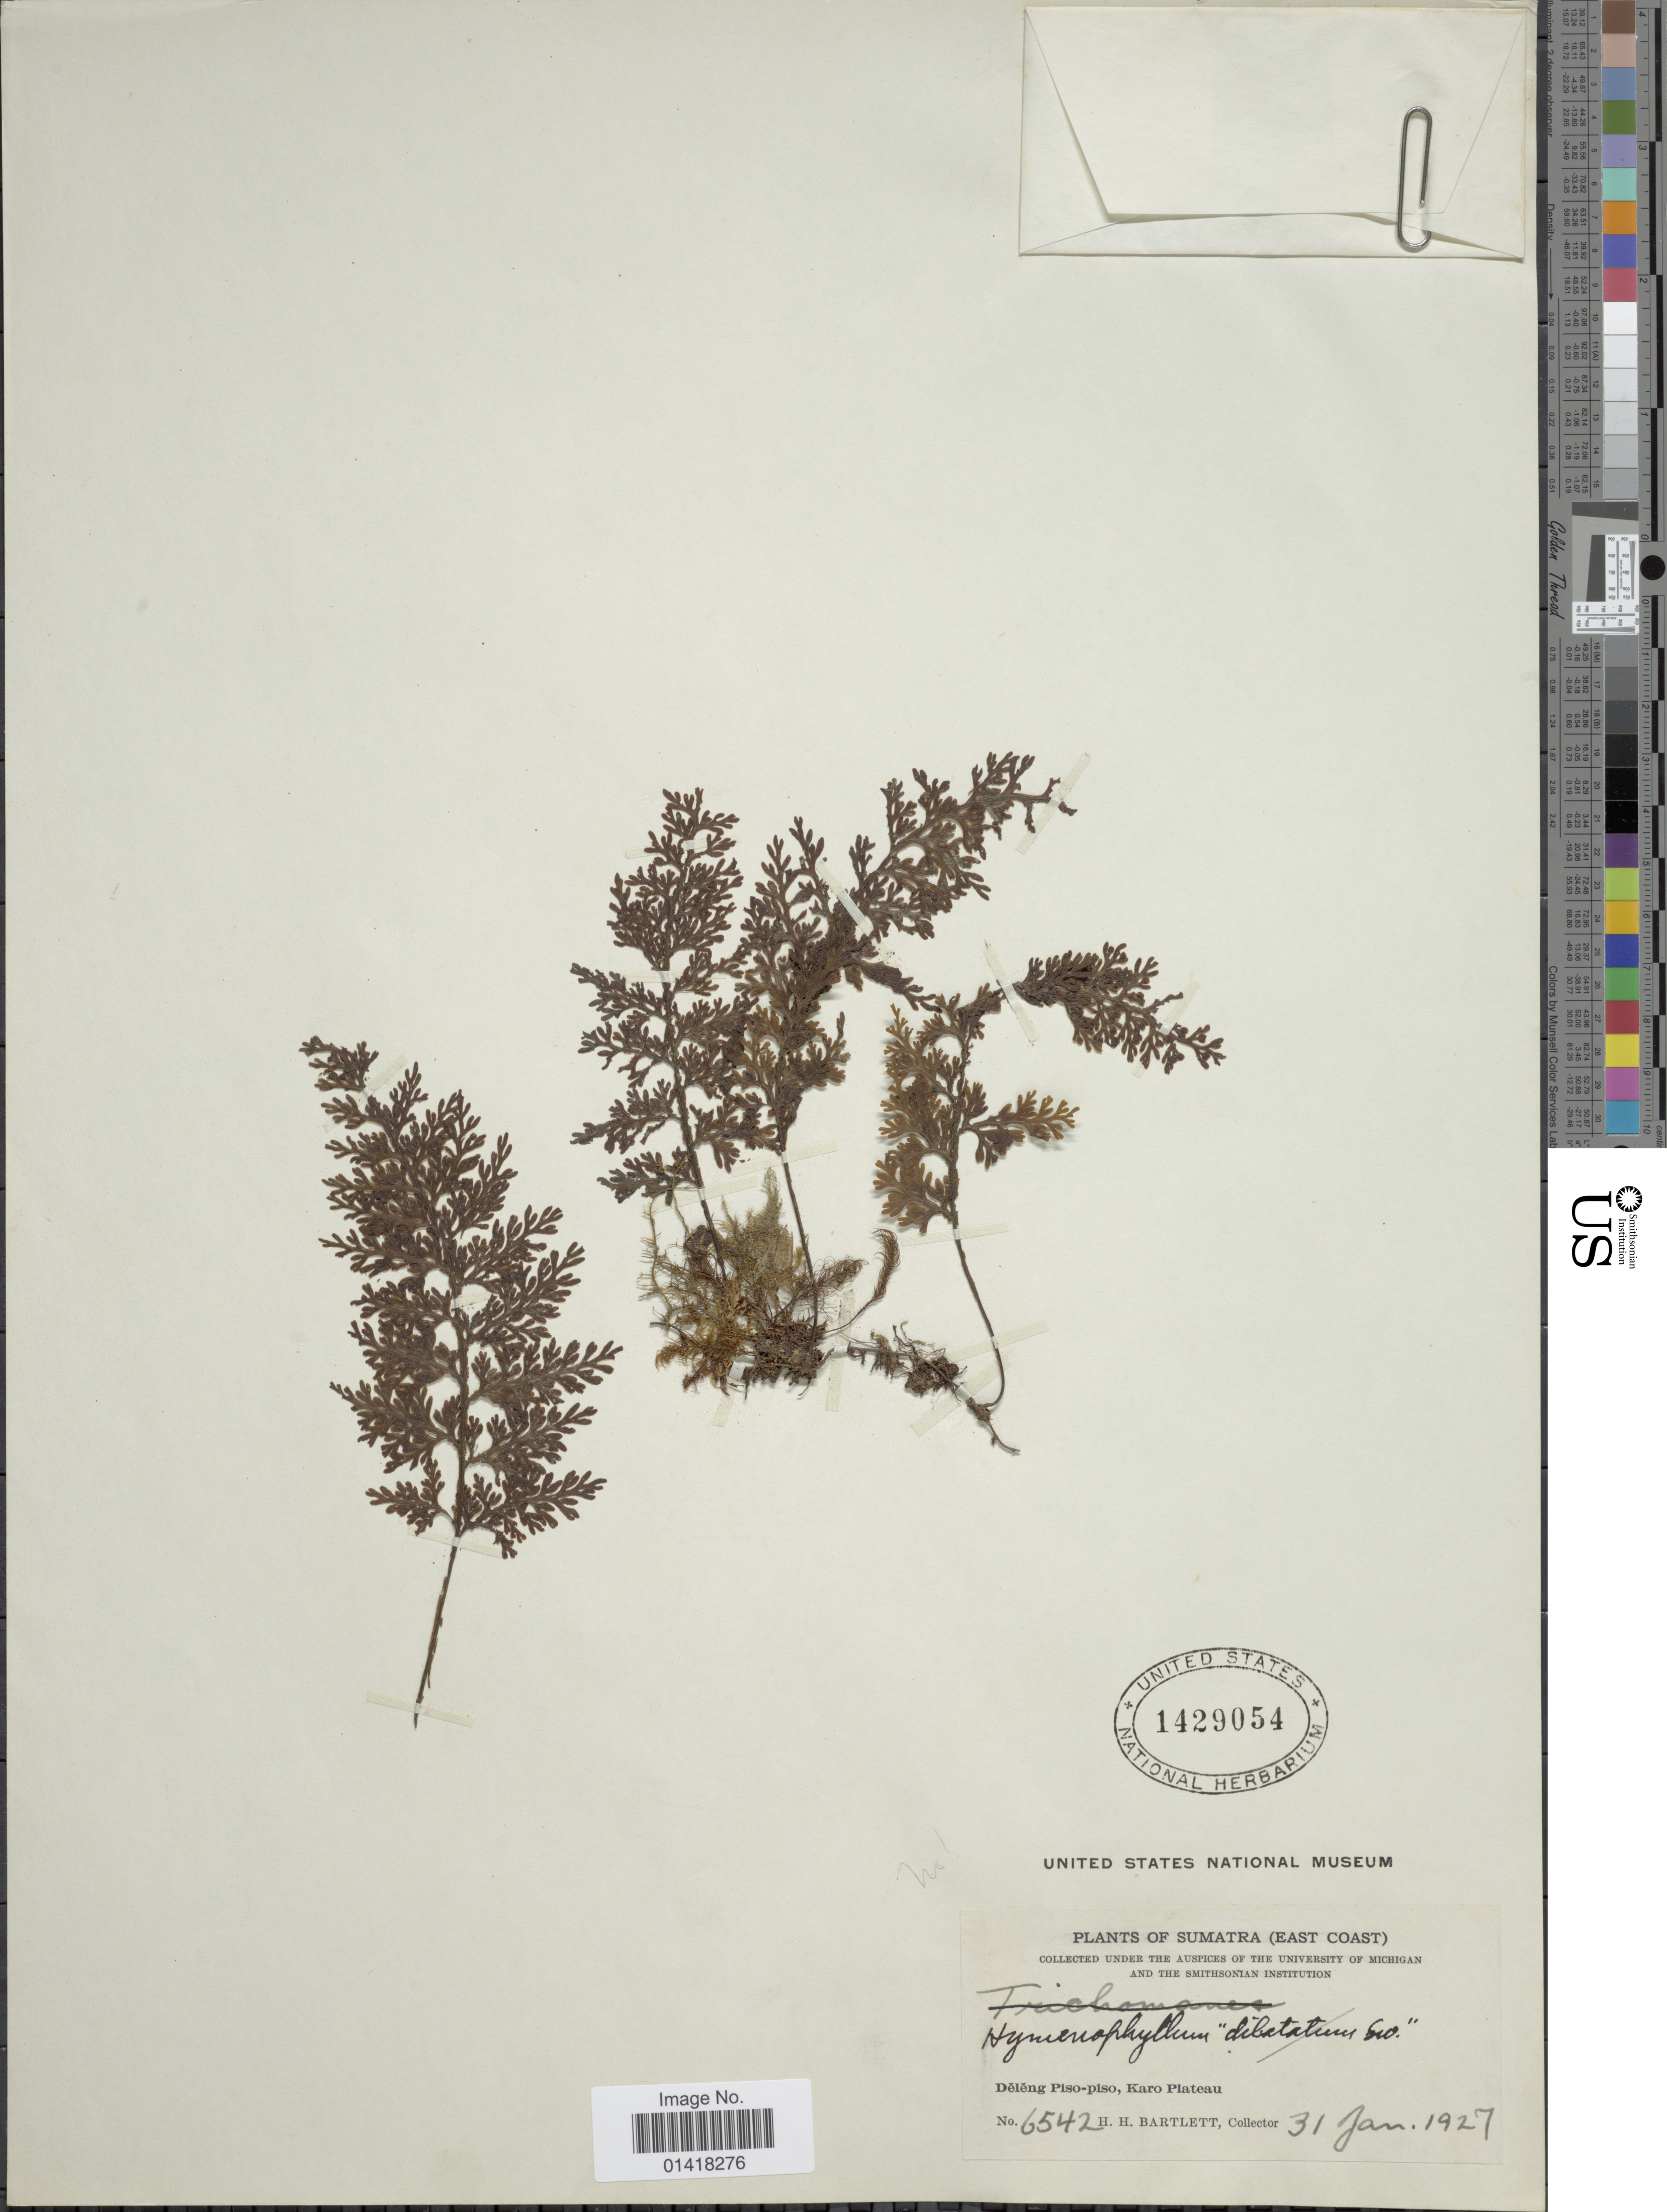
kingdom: Plantae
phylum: Tracheophyta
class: Polypodiopsida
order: Hymenophyllales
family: Hymenophyllaceae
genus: Hymenophyllum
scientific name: Hymenophyllum imbricatum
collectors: H. H. Bartlett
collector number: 6542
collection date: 1927-01-31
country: Indonesia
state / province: Sumatra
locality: East Coast. Deleng Piso-piso, Karo Plateau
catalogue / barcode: US 1429054